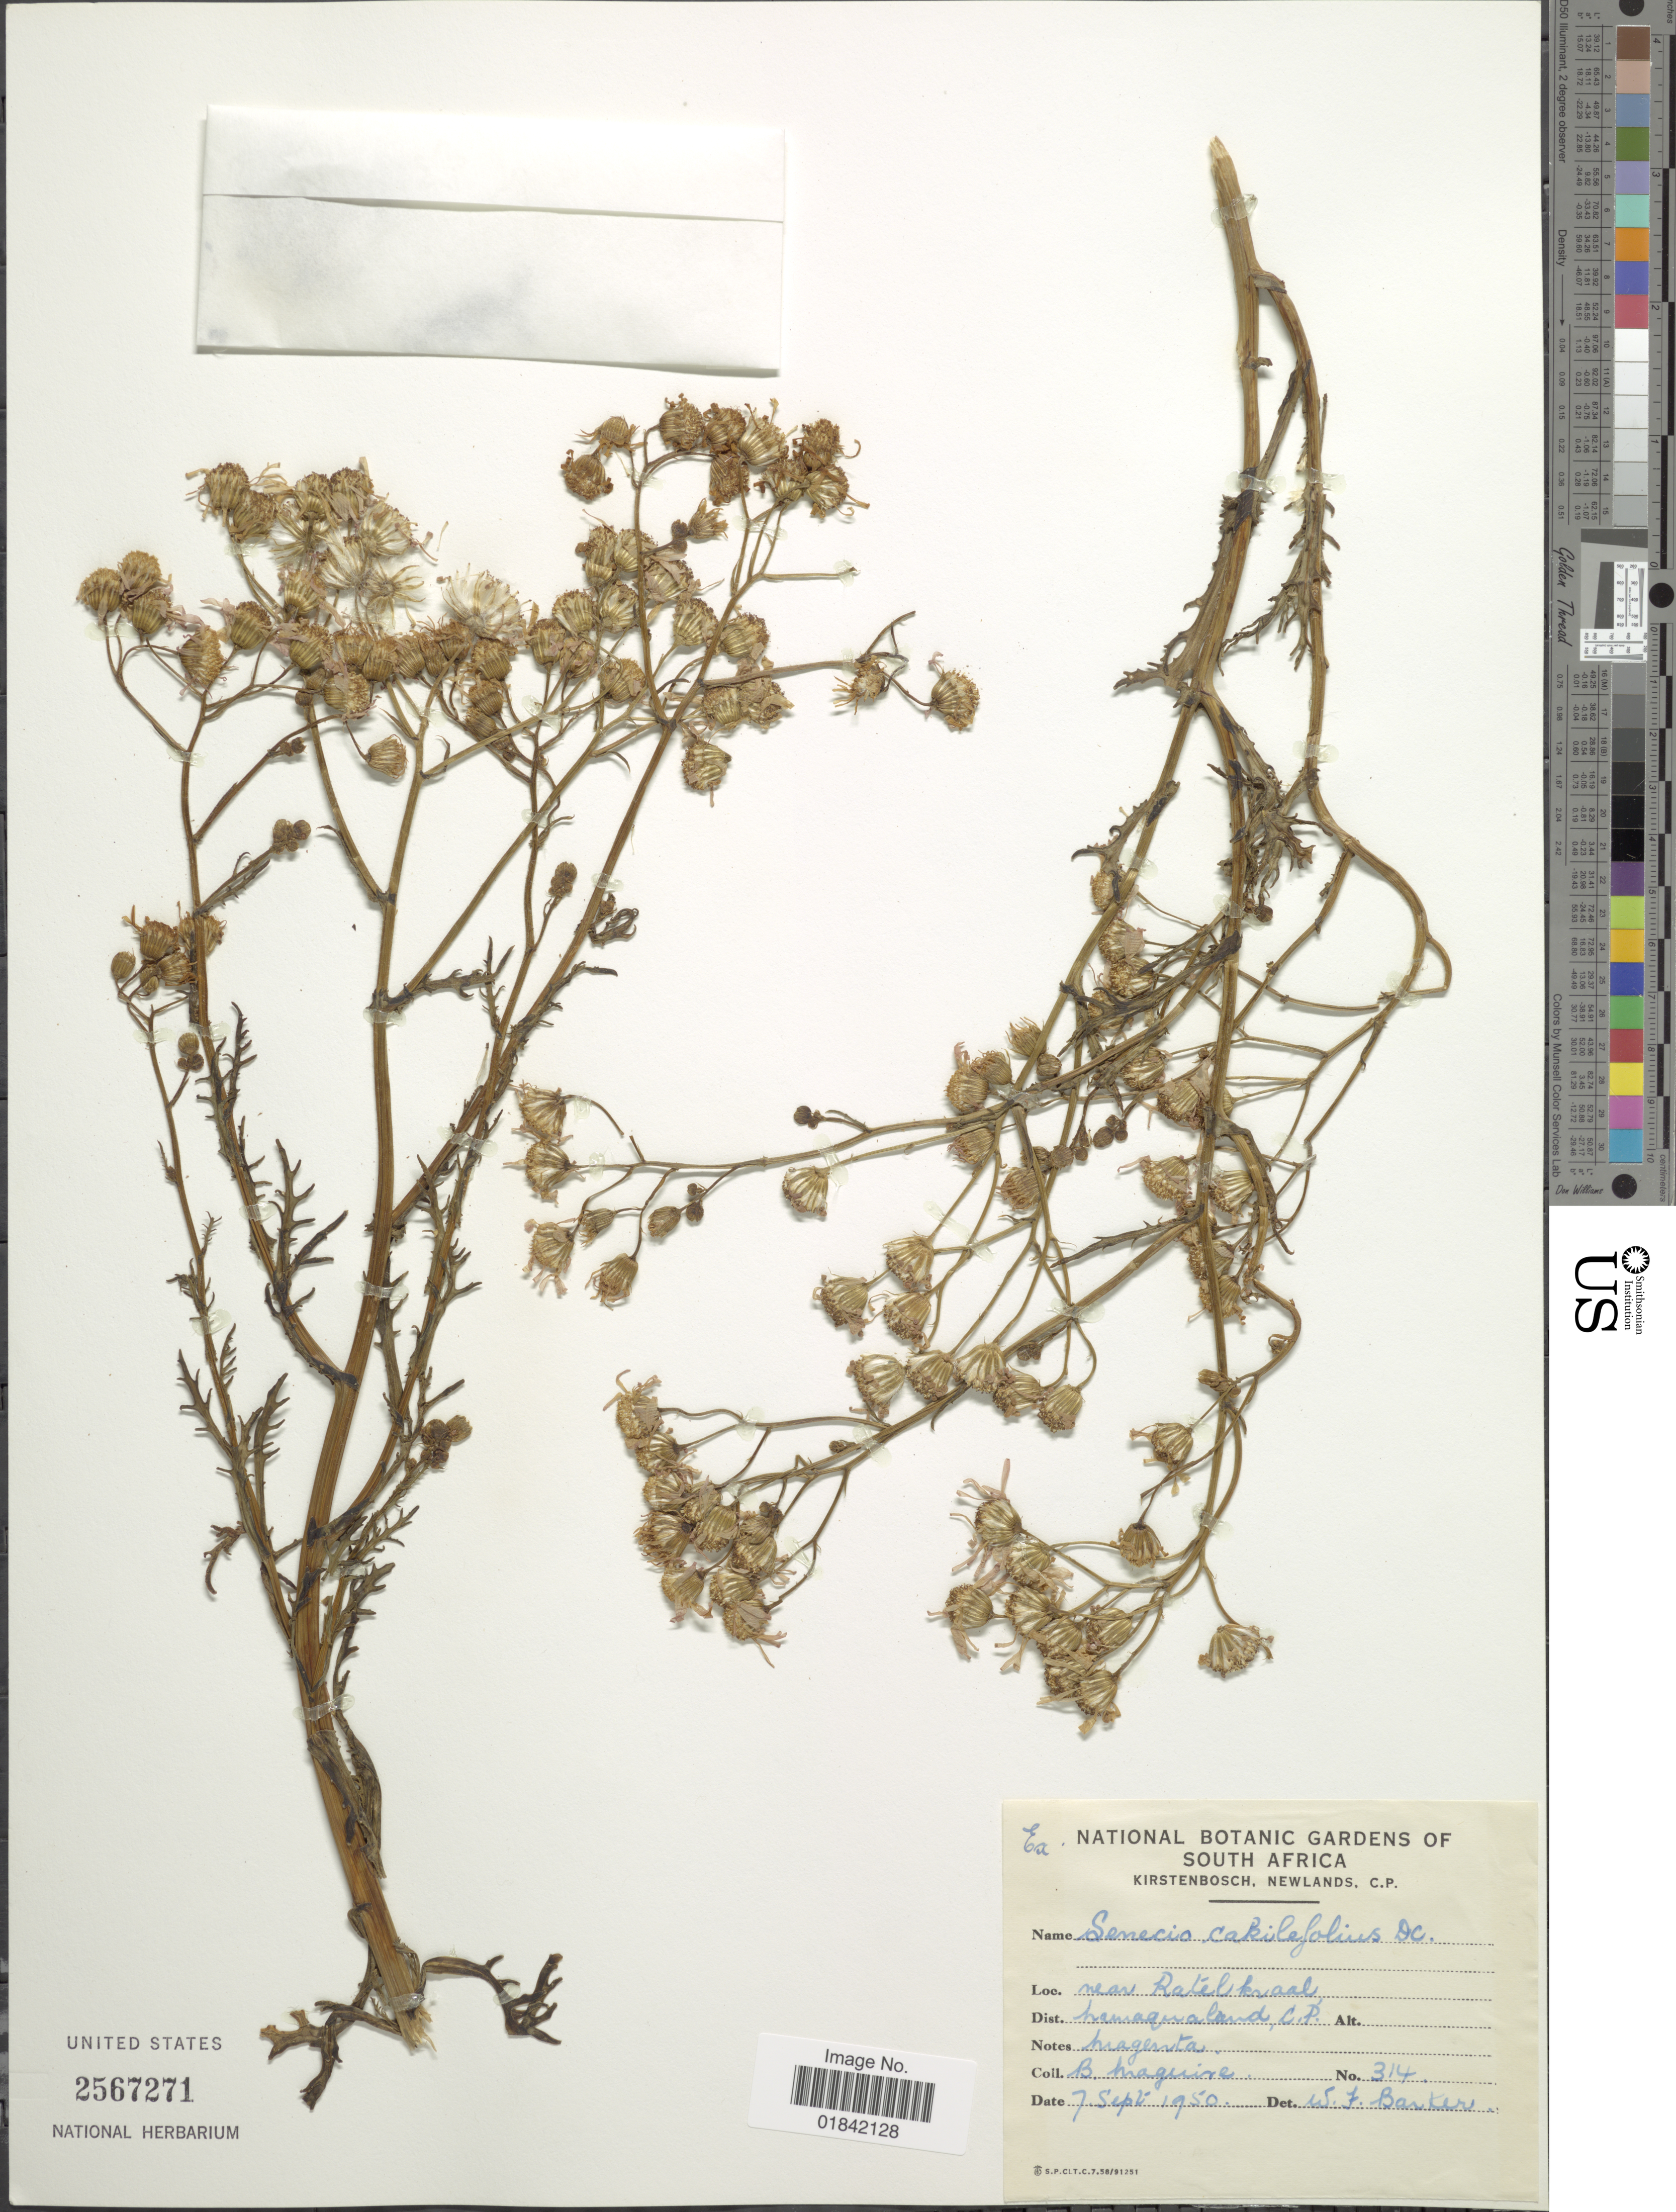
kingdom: Plantae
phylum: Tracheophyta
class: Magnoliopsida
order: Asterales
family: Asteraceae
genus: Senecio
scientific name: Senecio cakilefolius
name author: DC.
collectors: B. Maguire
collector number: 314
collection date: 1950-09-07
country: South Africa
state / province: Northern Cape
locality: Near Ratelkraal, Namaqualand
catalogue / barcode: US 2567271